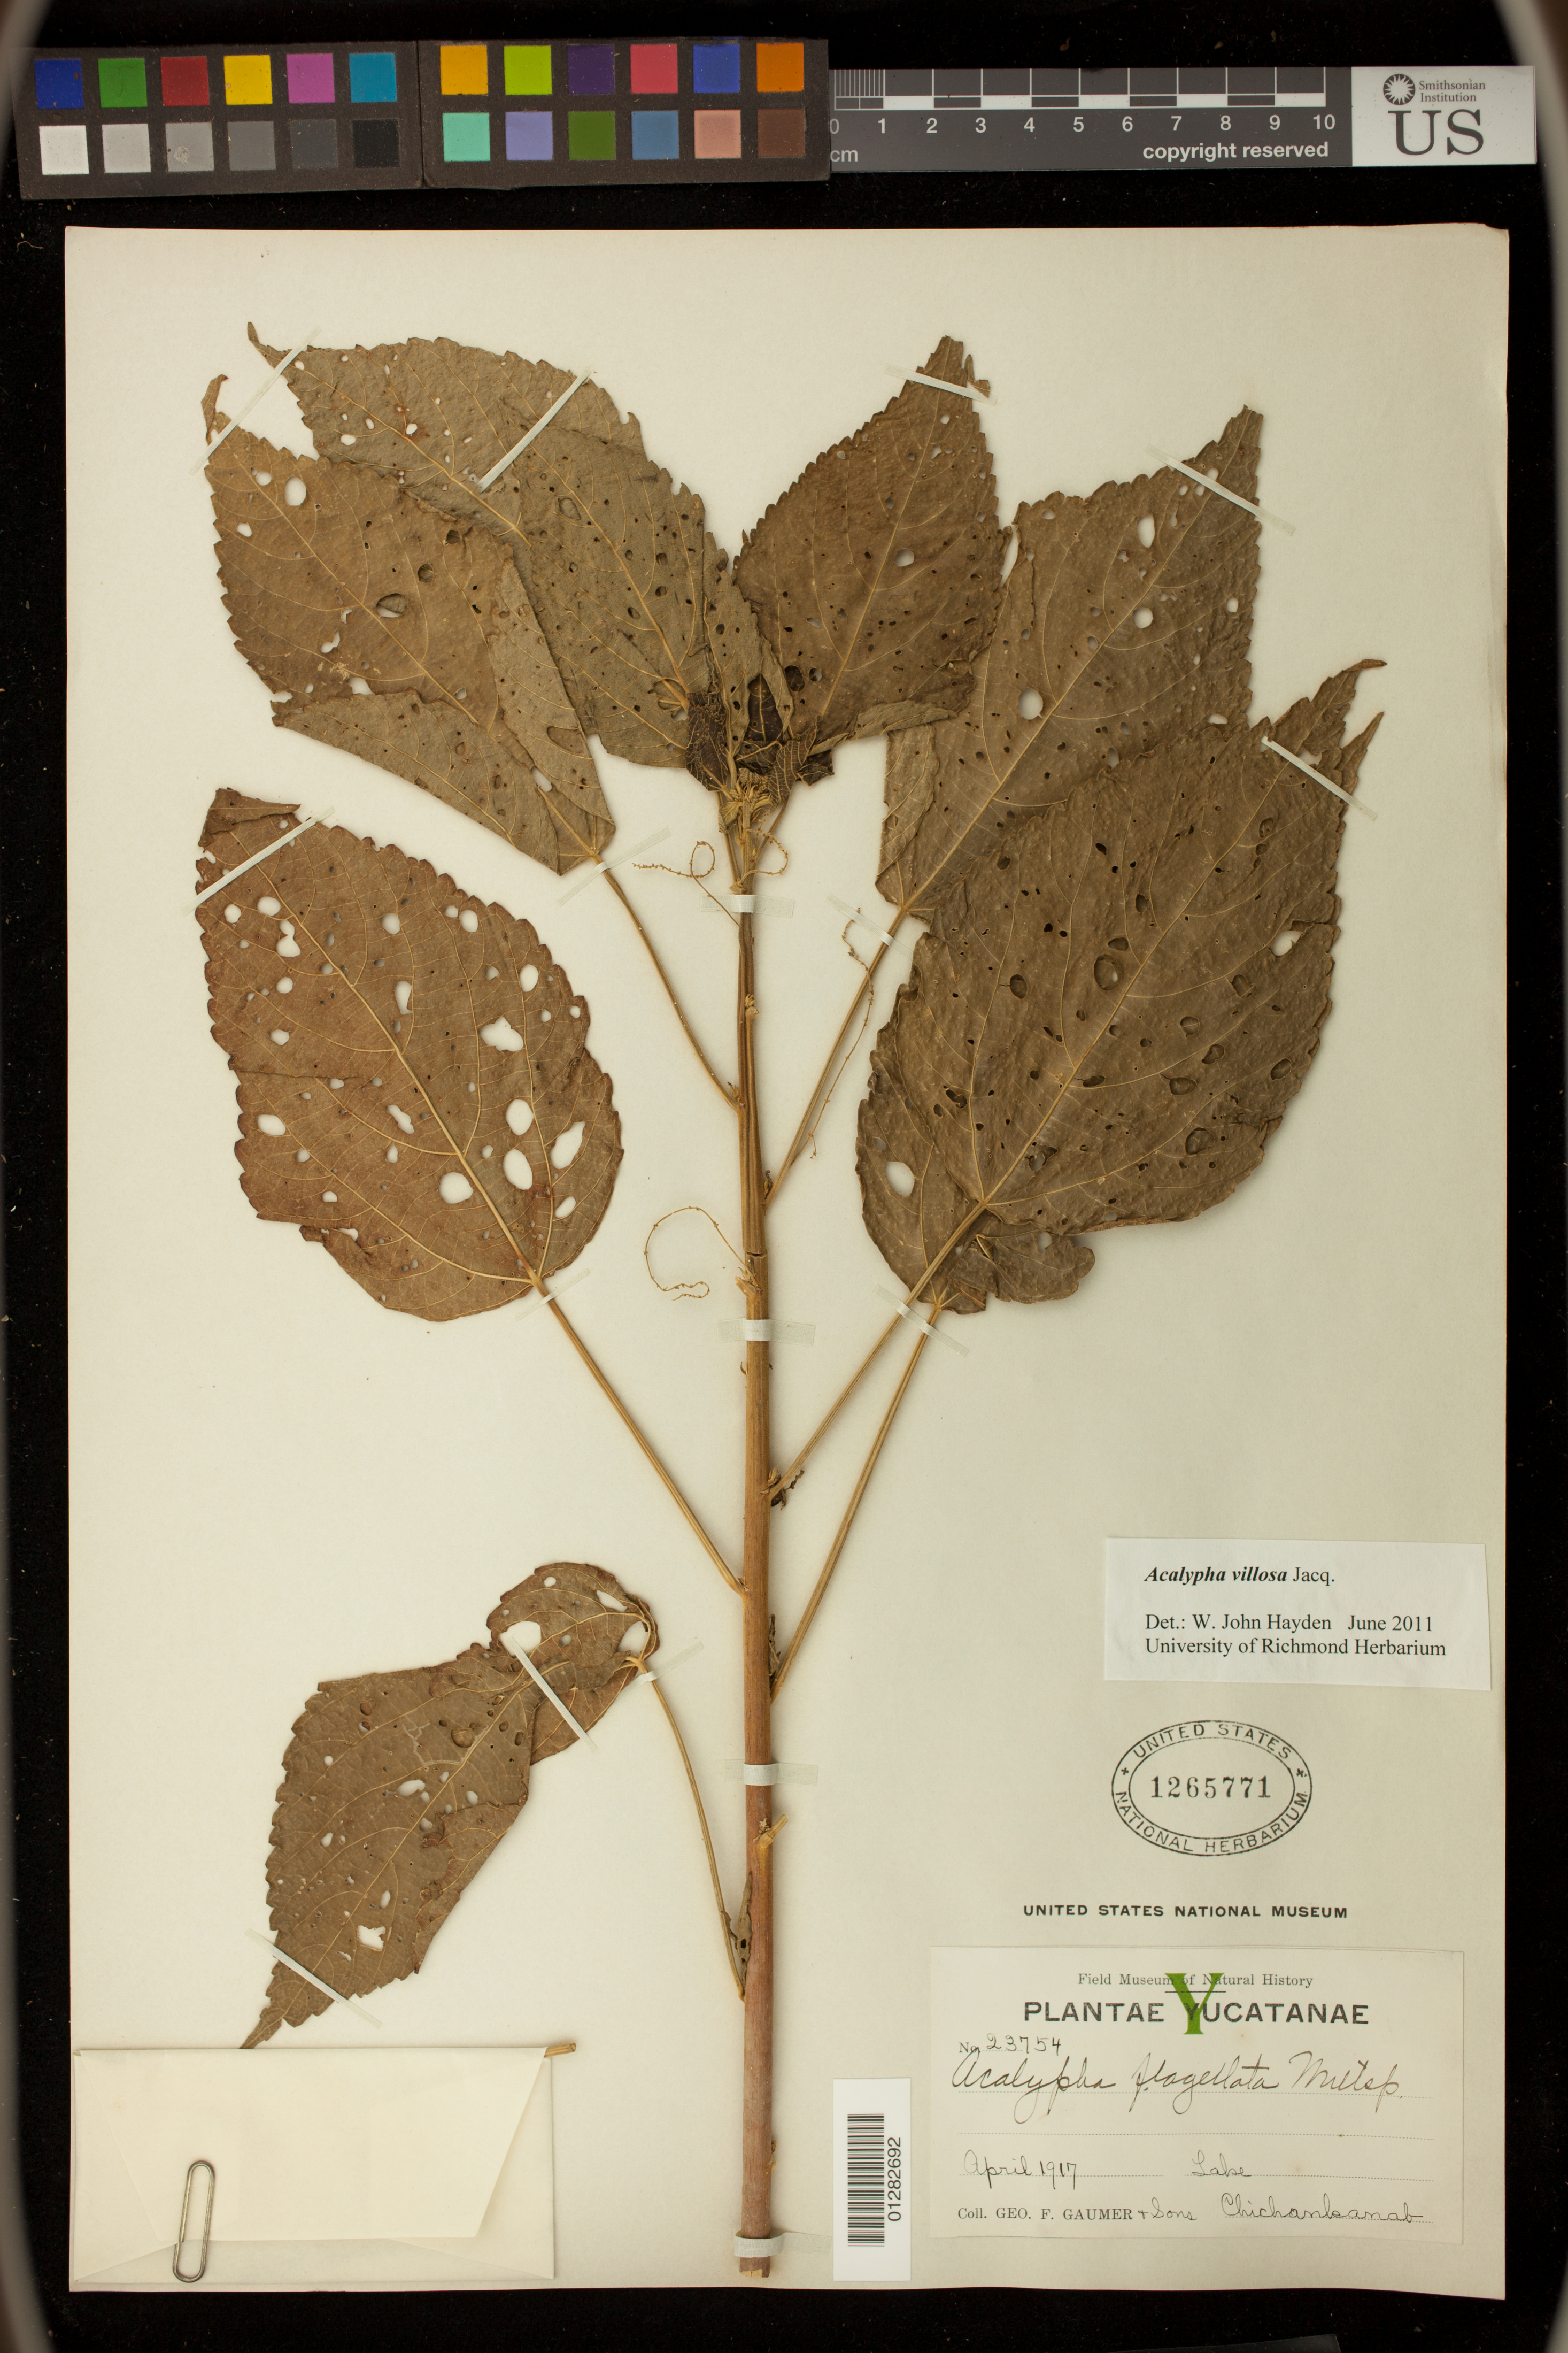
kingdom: Plantae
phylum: Tracheophyta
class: Magnoliopsida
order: Malpighiales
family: Euphorbiaceae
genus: Acalypha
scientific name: Acalypha villosa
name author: Jacq.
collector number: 23751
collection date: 1917-04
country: Mexico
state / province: Quintana Roo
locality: Plants of Yucatan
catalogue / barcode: US 1265771